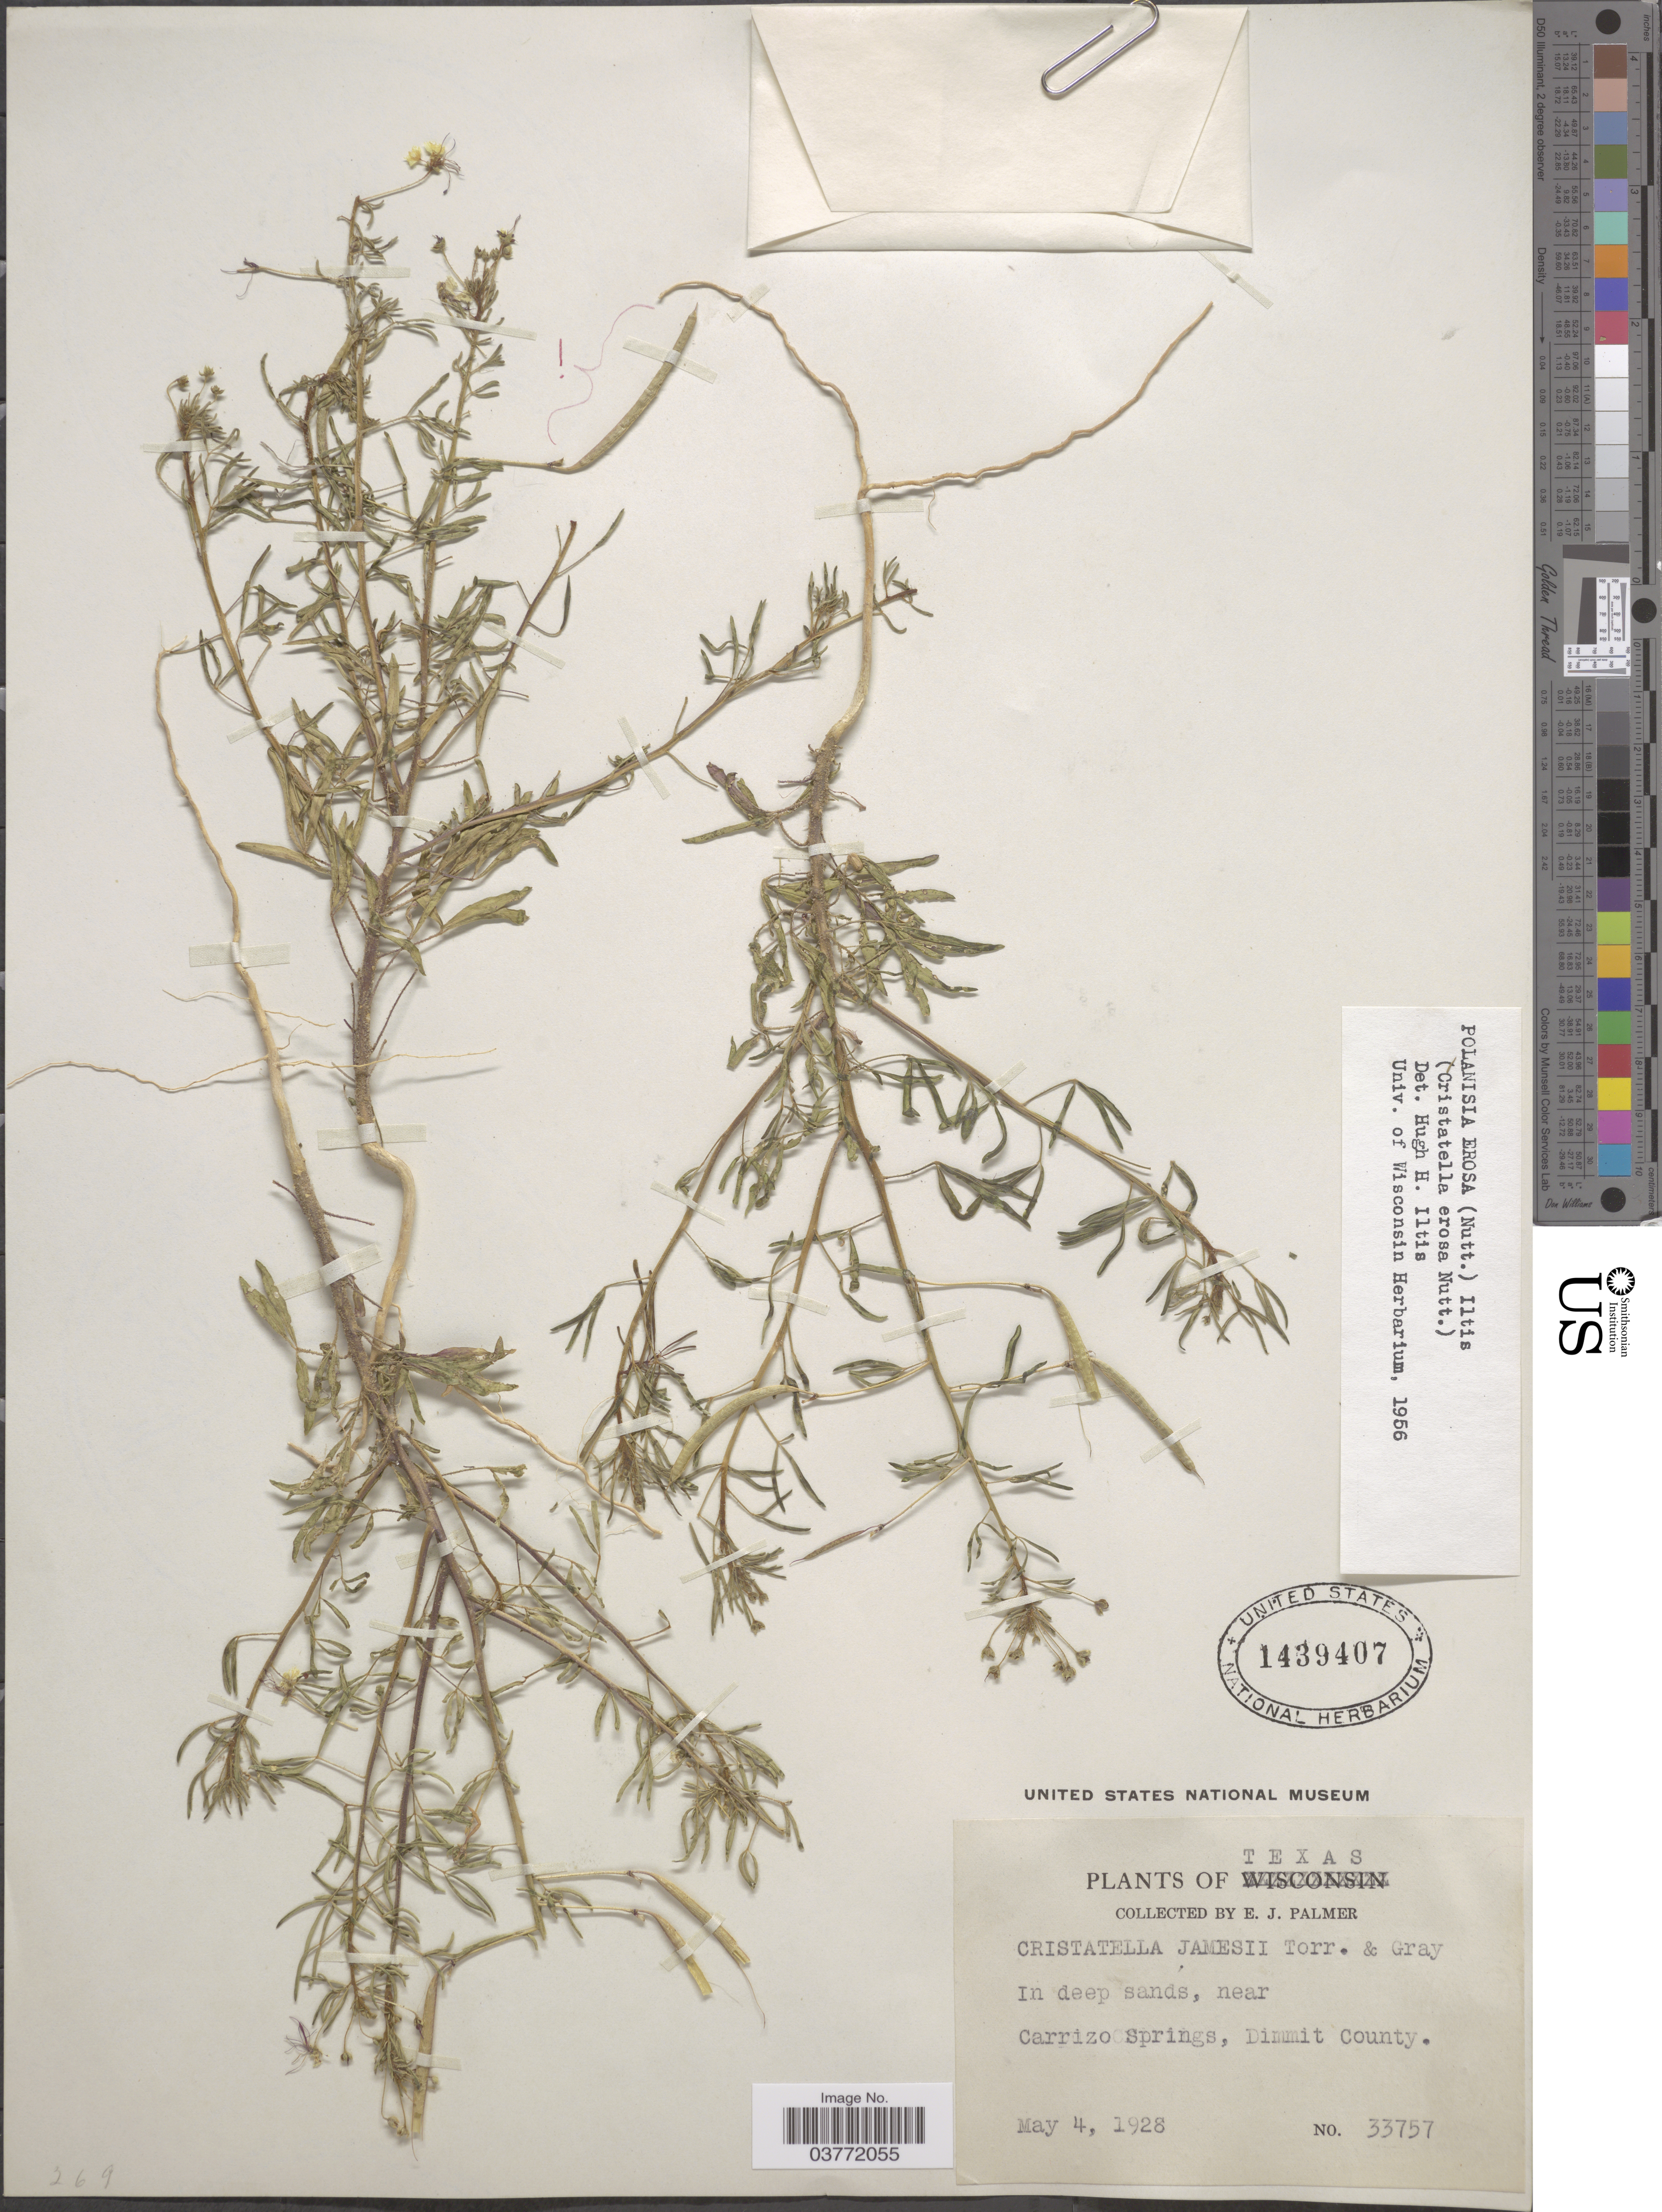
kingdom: Plantae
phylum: Tracheophyta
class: Magnoliopsida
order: Brassicales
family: Cleomaceae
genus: Polanisia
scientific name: Polanisia erosa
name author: (Nutt.) Iltis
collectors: E. J. Palmer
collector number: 33757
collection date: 1928-05-04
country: United States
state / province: Texas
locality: Near Carrizo Springs, Dimmit County.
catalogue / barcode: US 1439407